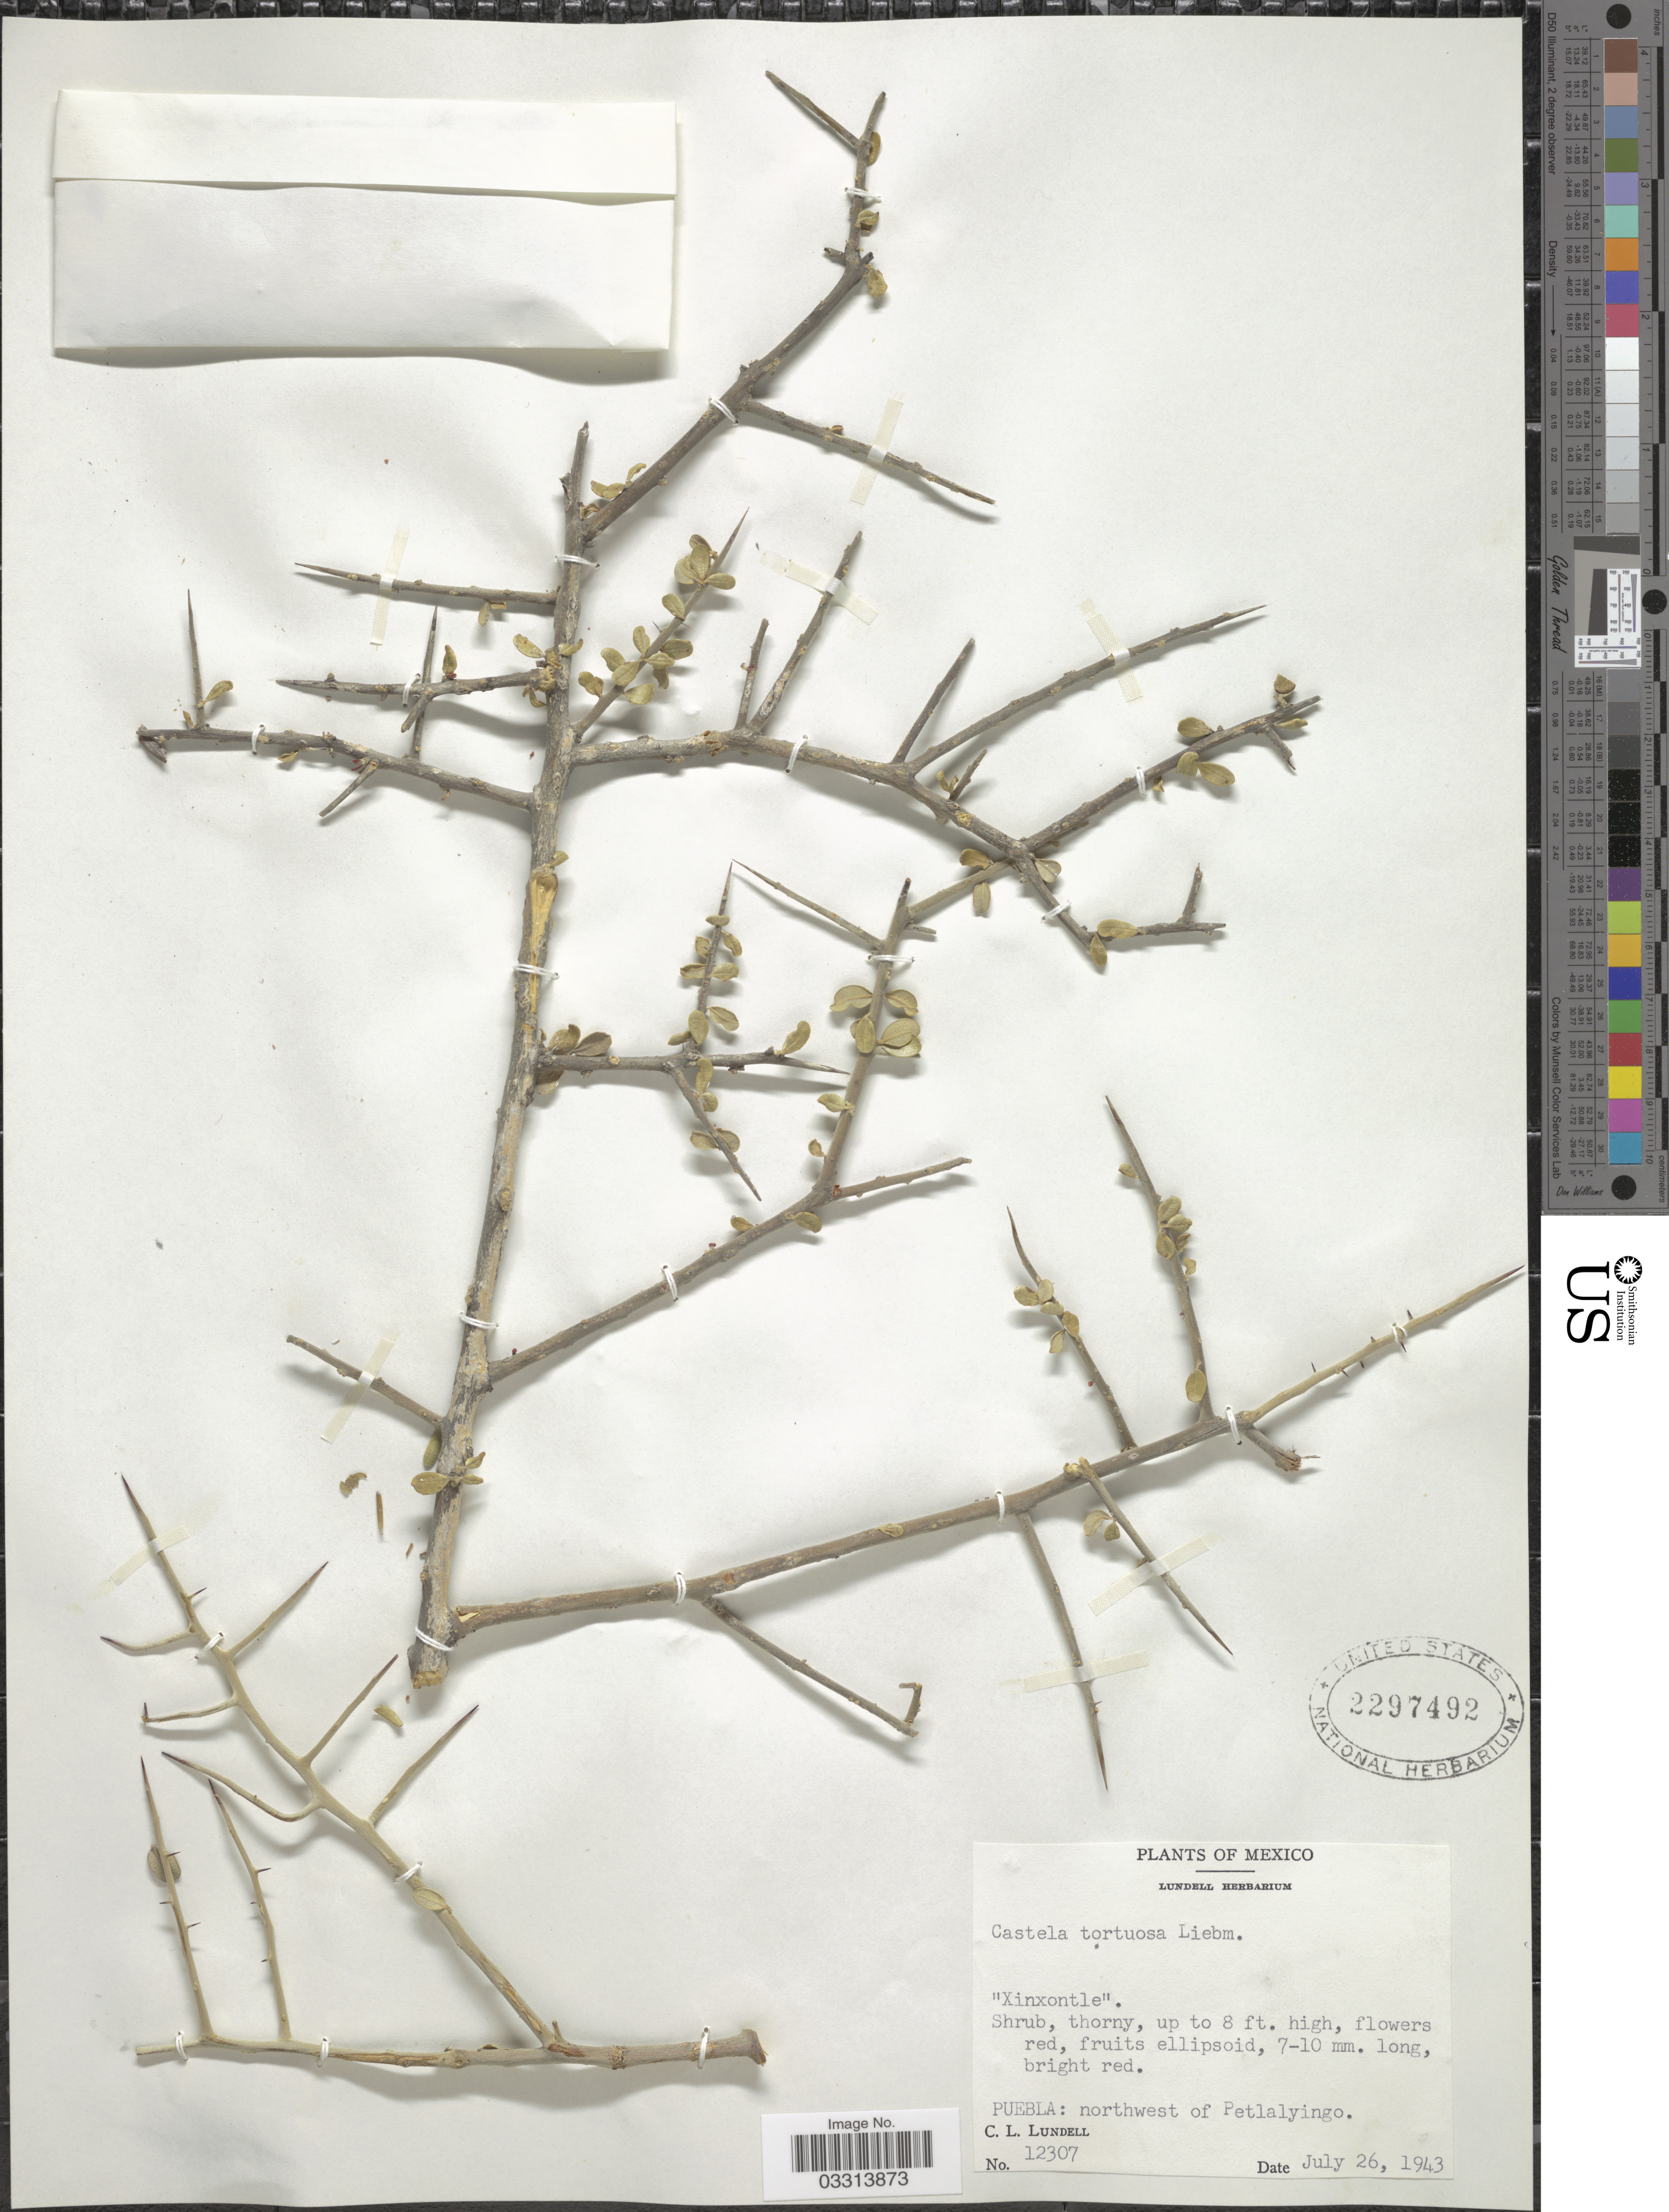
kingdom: Plantae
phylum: Tracheophyta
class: Magnoliopsida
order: Sapindales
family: Simaroubaceae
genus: Castela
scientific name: Castela tortuosa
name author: Liebm.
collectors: C. L. Lundell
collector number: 12307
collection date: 1943-07-26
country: Mexico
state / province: Puebla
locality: Northwest of Petlalyingo.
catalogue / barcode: US 2297492